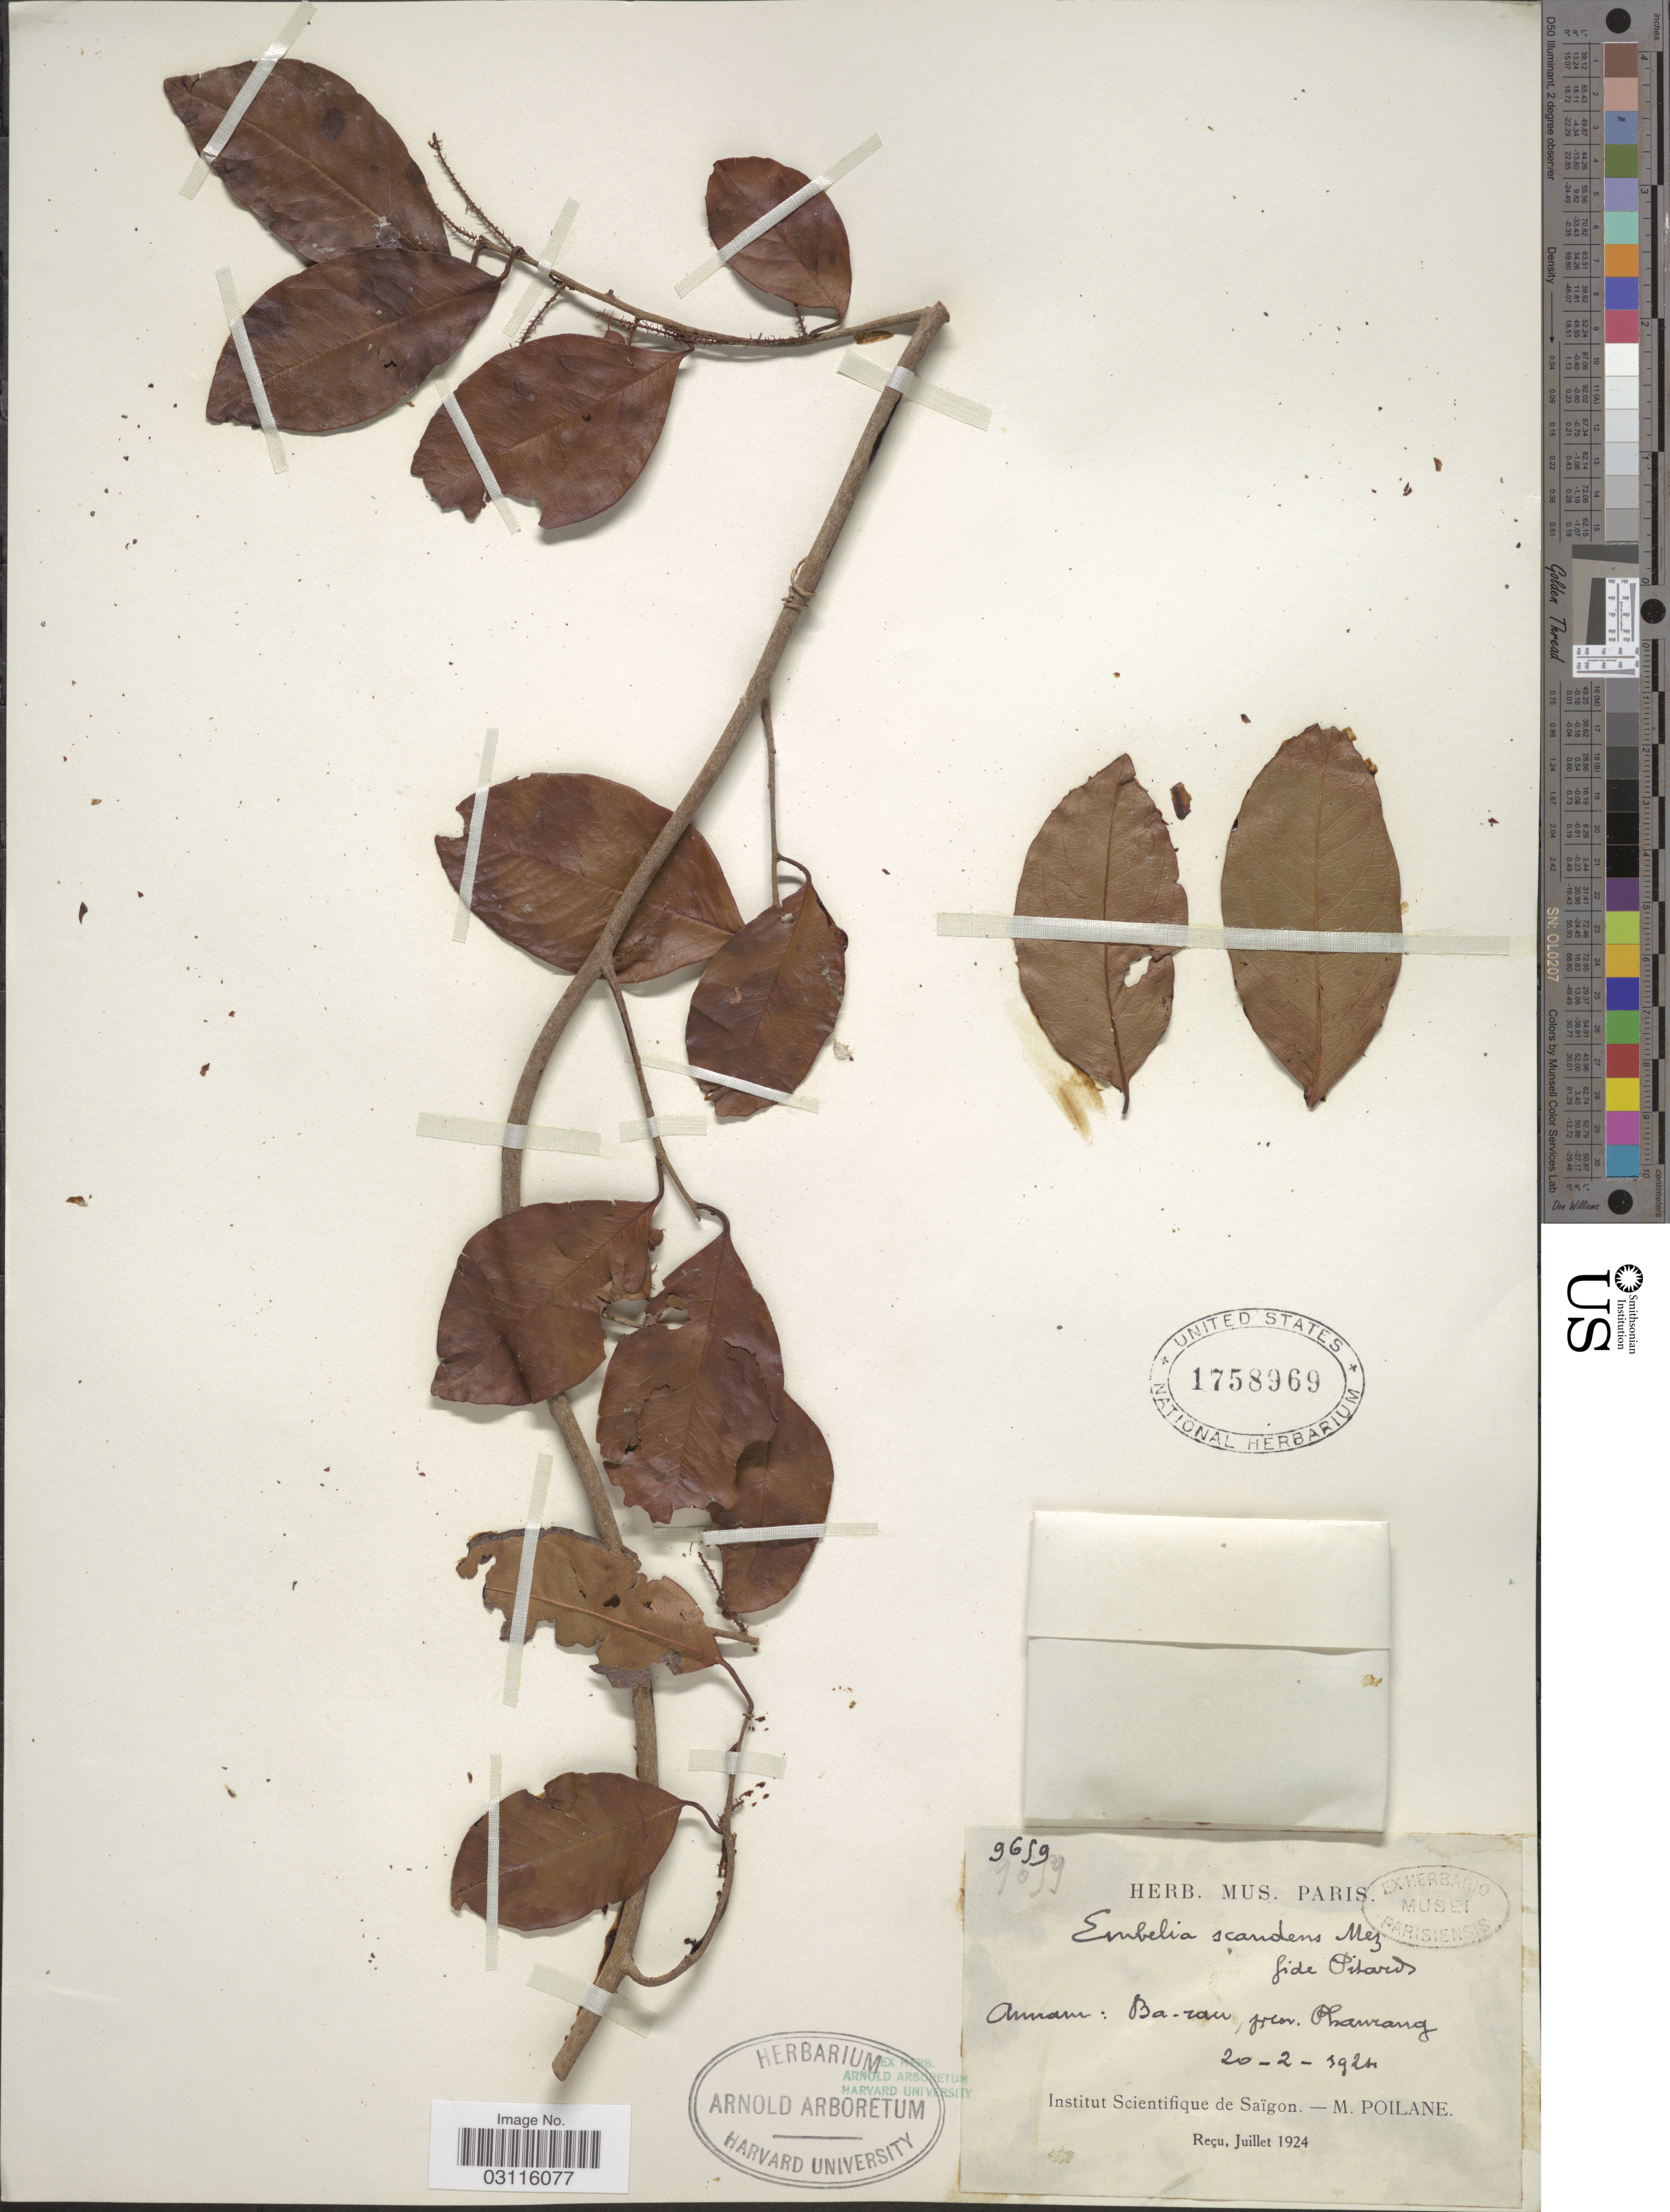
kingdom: Plantae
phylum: Tracheophyta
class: Magnoliopsida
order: Ericales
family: Primulaceae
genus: Embelia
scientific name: Embelia scandens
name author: (Lour.) Mez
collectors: M. Poilane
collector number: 9659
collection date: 1924-02-20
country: Vietnam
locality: Annam: Ba-rau [interpreted], prov. Phanrang.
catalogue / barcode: US 1758969